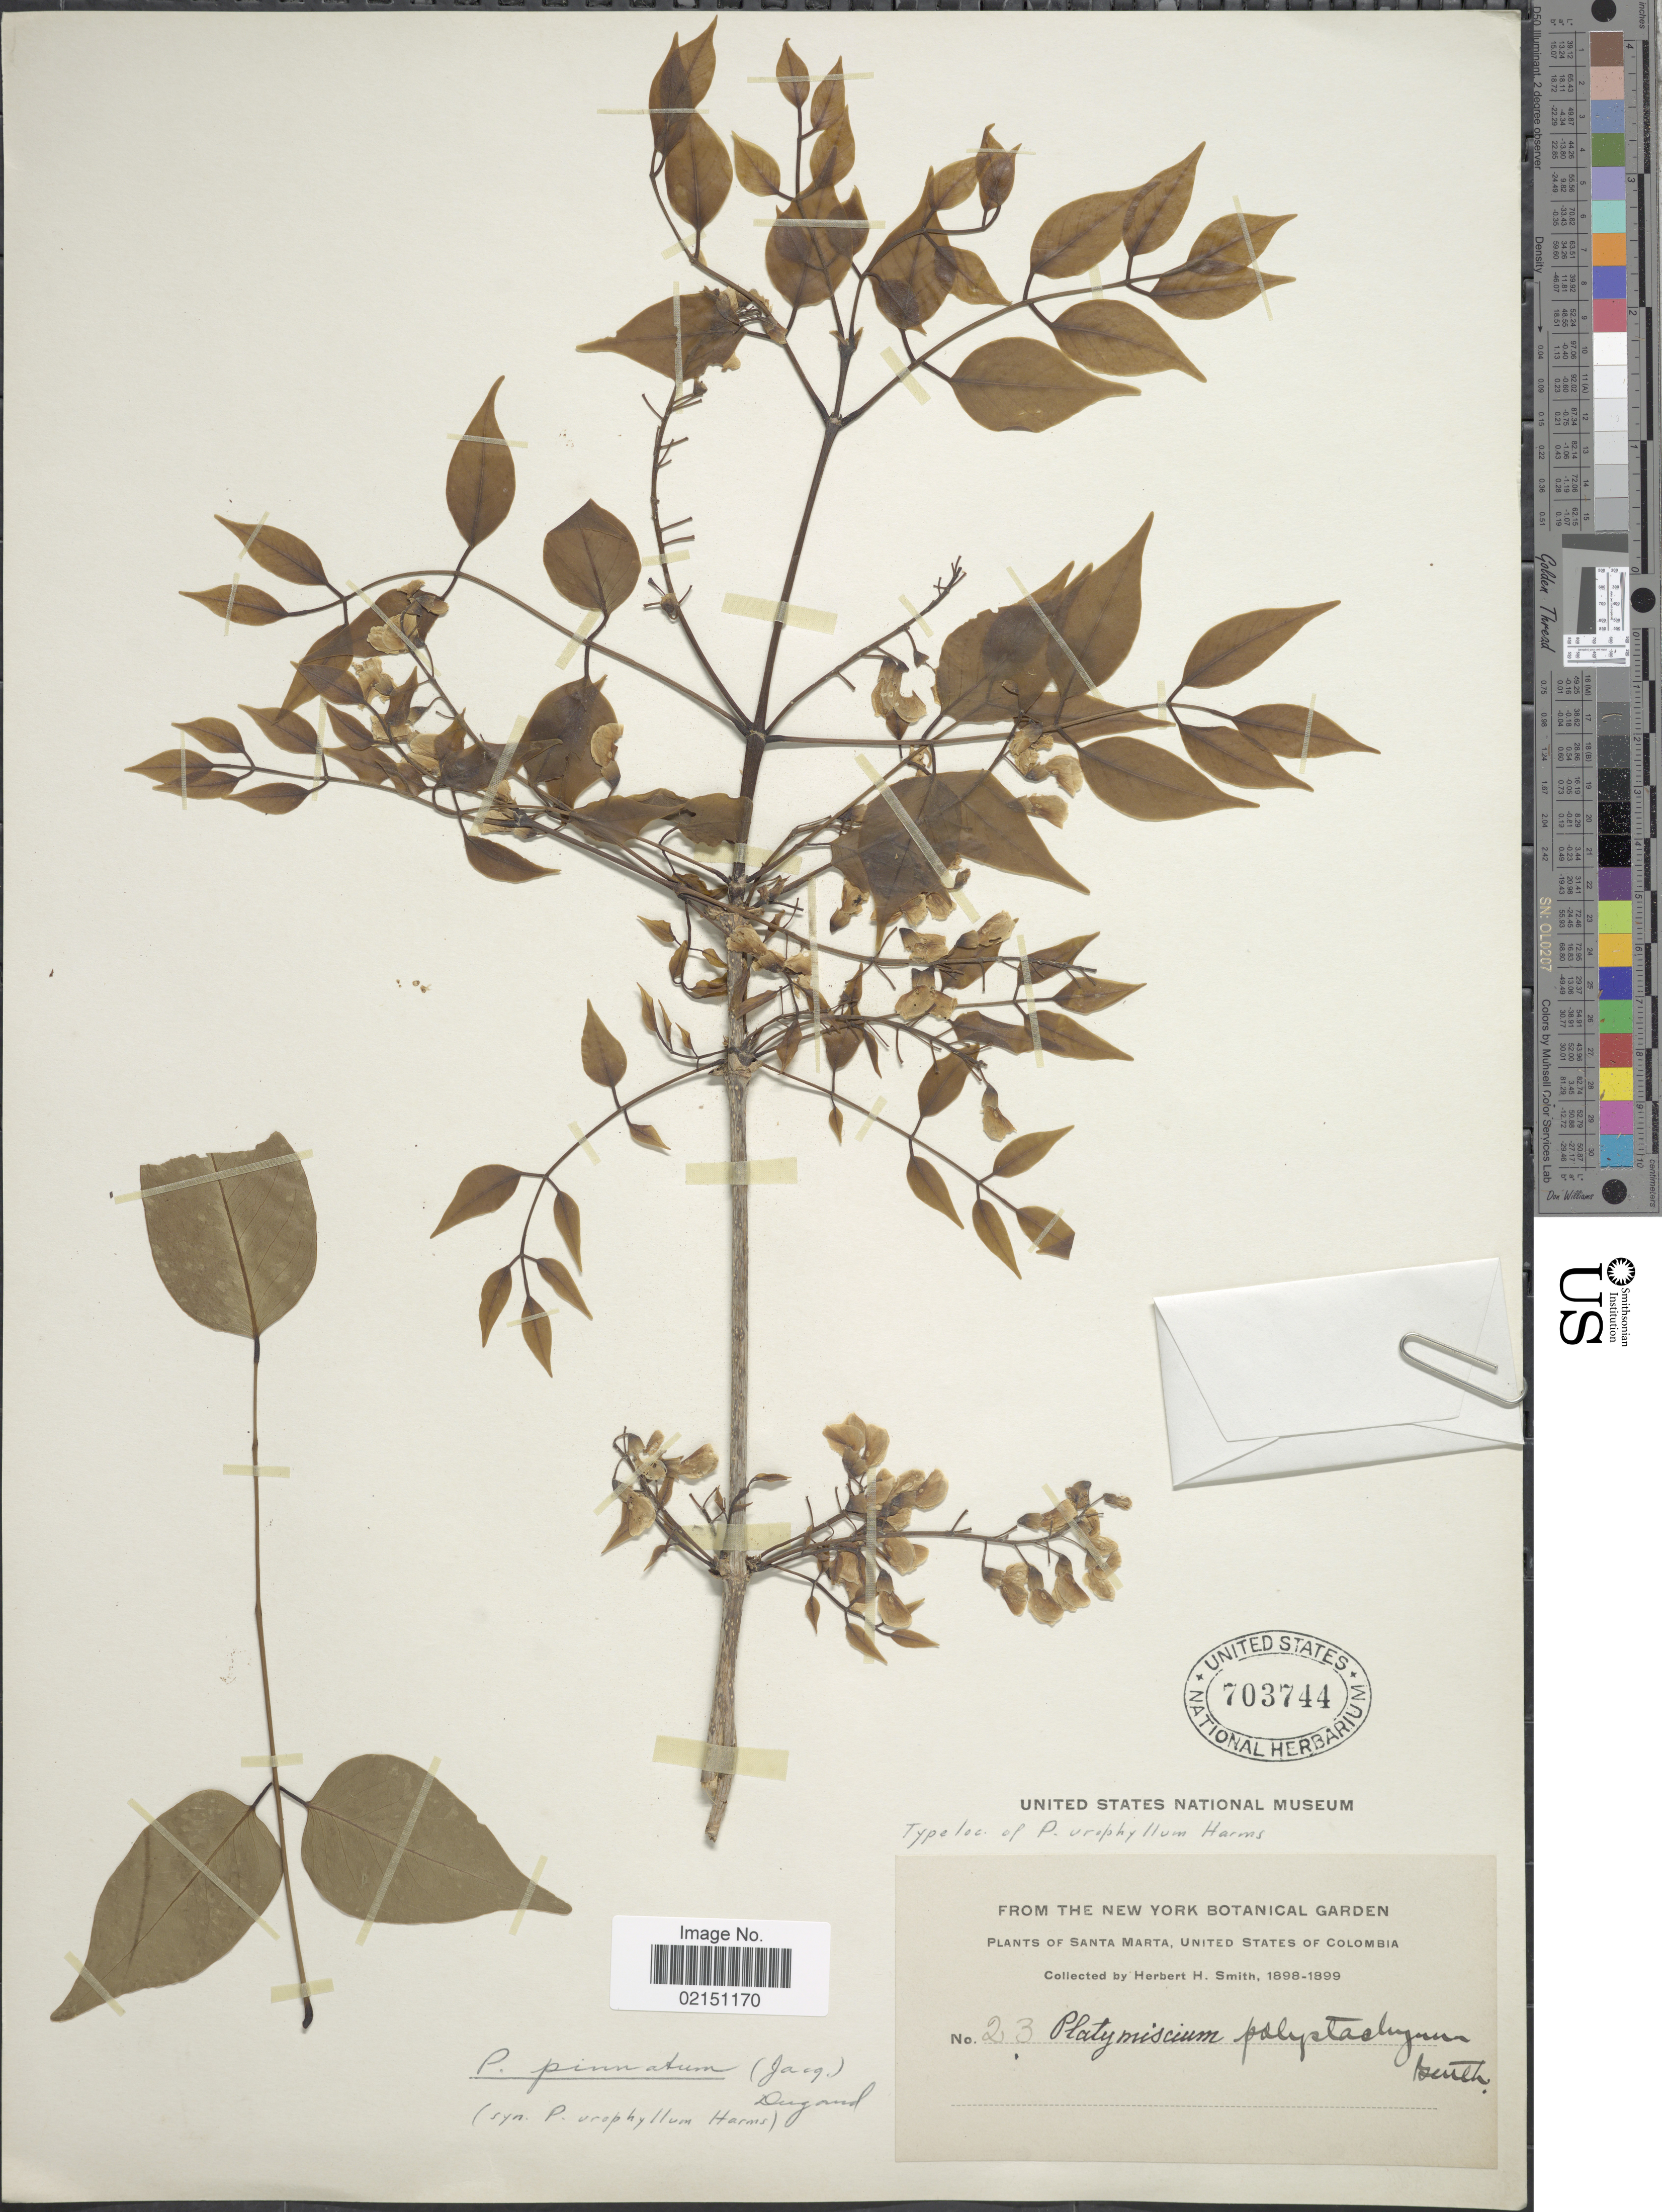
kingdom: Plantae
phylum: Tracheophyta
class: Magnoliopsida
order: Fabales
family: Fabaceae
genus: Platymiscium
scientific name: Platymiscium pinnatum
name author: (Jacq.) Dugand G.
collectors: Herbert H. Smith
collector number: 23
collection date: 1898/1899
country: Colombia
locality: Santa Marta, United States of Colombia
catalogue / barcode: US 703744